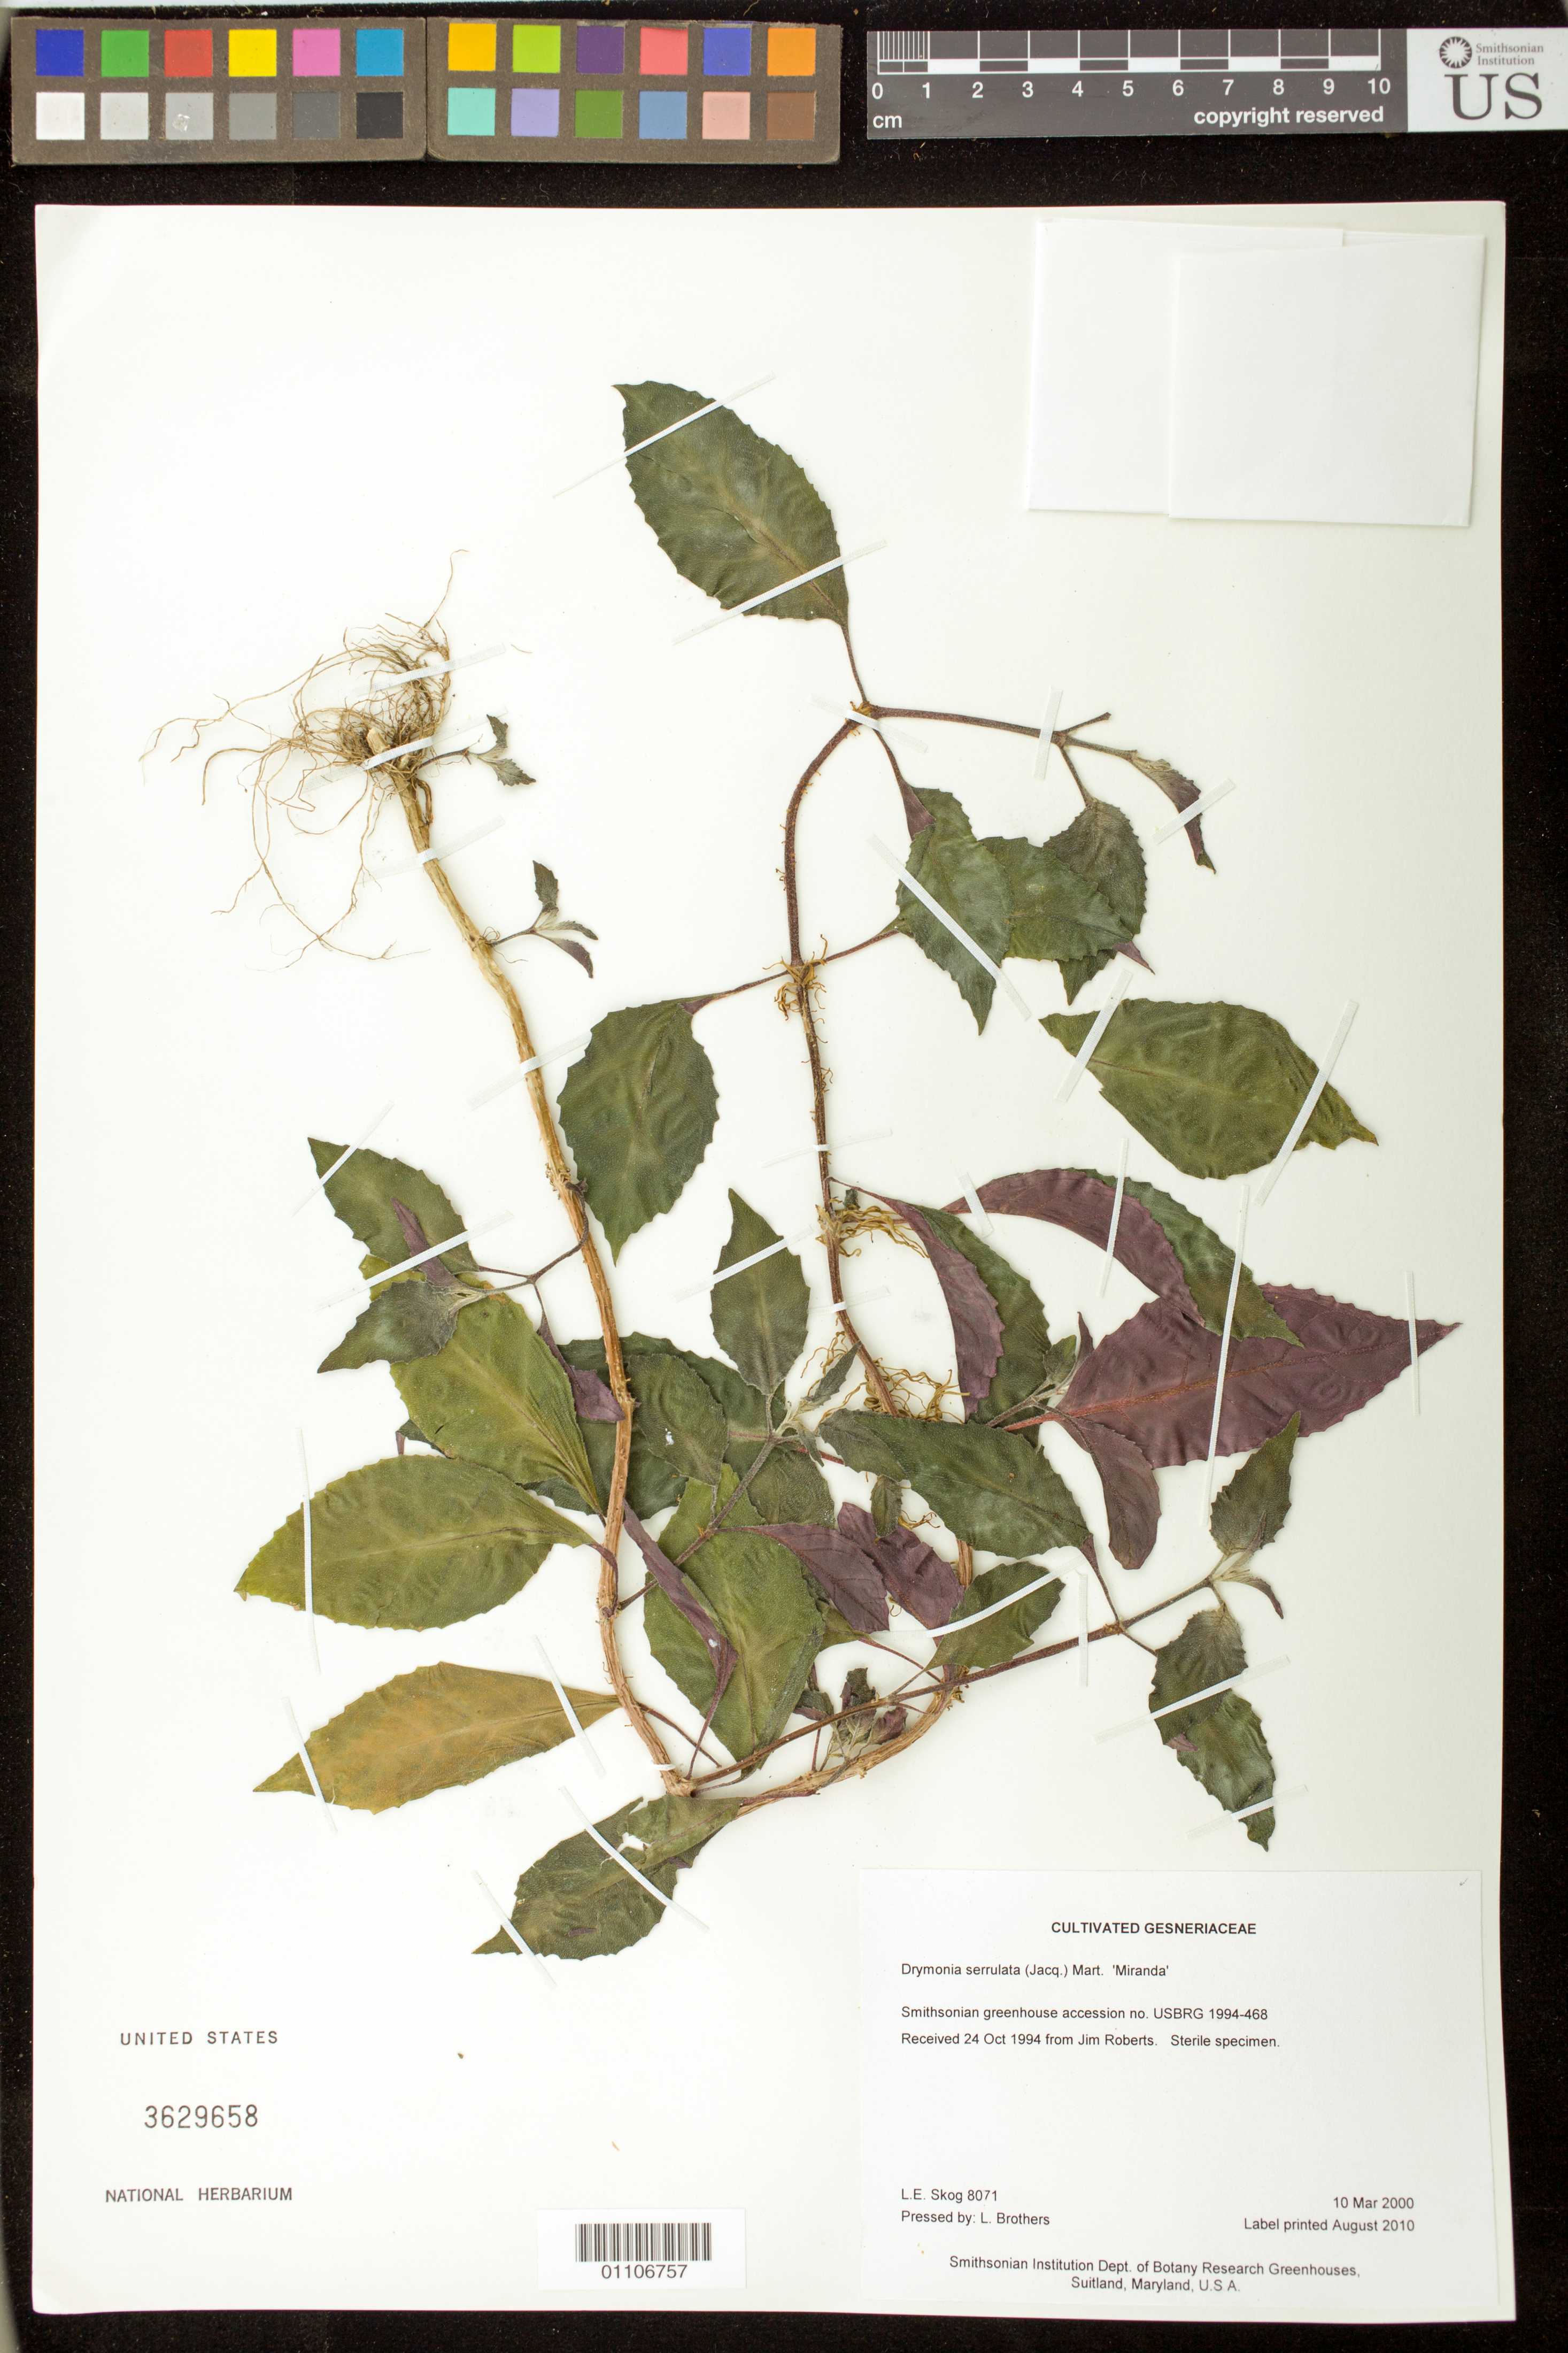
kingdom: Plantae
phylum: Tracheophyta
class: Magnoliopsida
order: Lamiales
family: Gesneriaceae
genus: Drymonia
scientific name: Drymonia serrulata 'Miranda'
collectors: L. E. Skog & L. Brothers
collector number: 8071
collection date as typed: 10 Mar 2000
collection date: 2000-03-10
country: United States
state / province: Maryland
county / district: Prince George's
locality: Smithsonian Institution Dept. of Botany Research Greenhouses, Suitland, Maryland, U.S.A.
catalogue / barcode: US 3629658